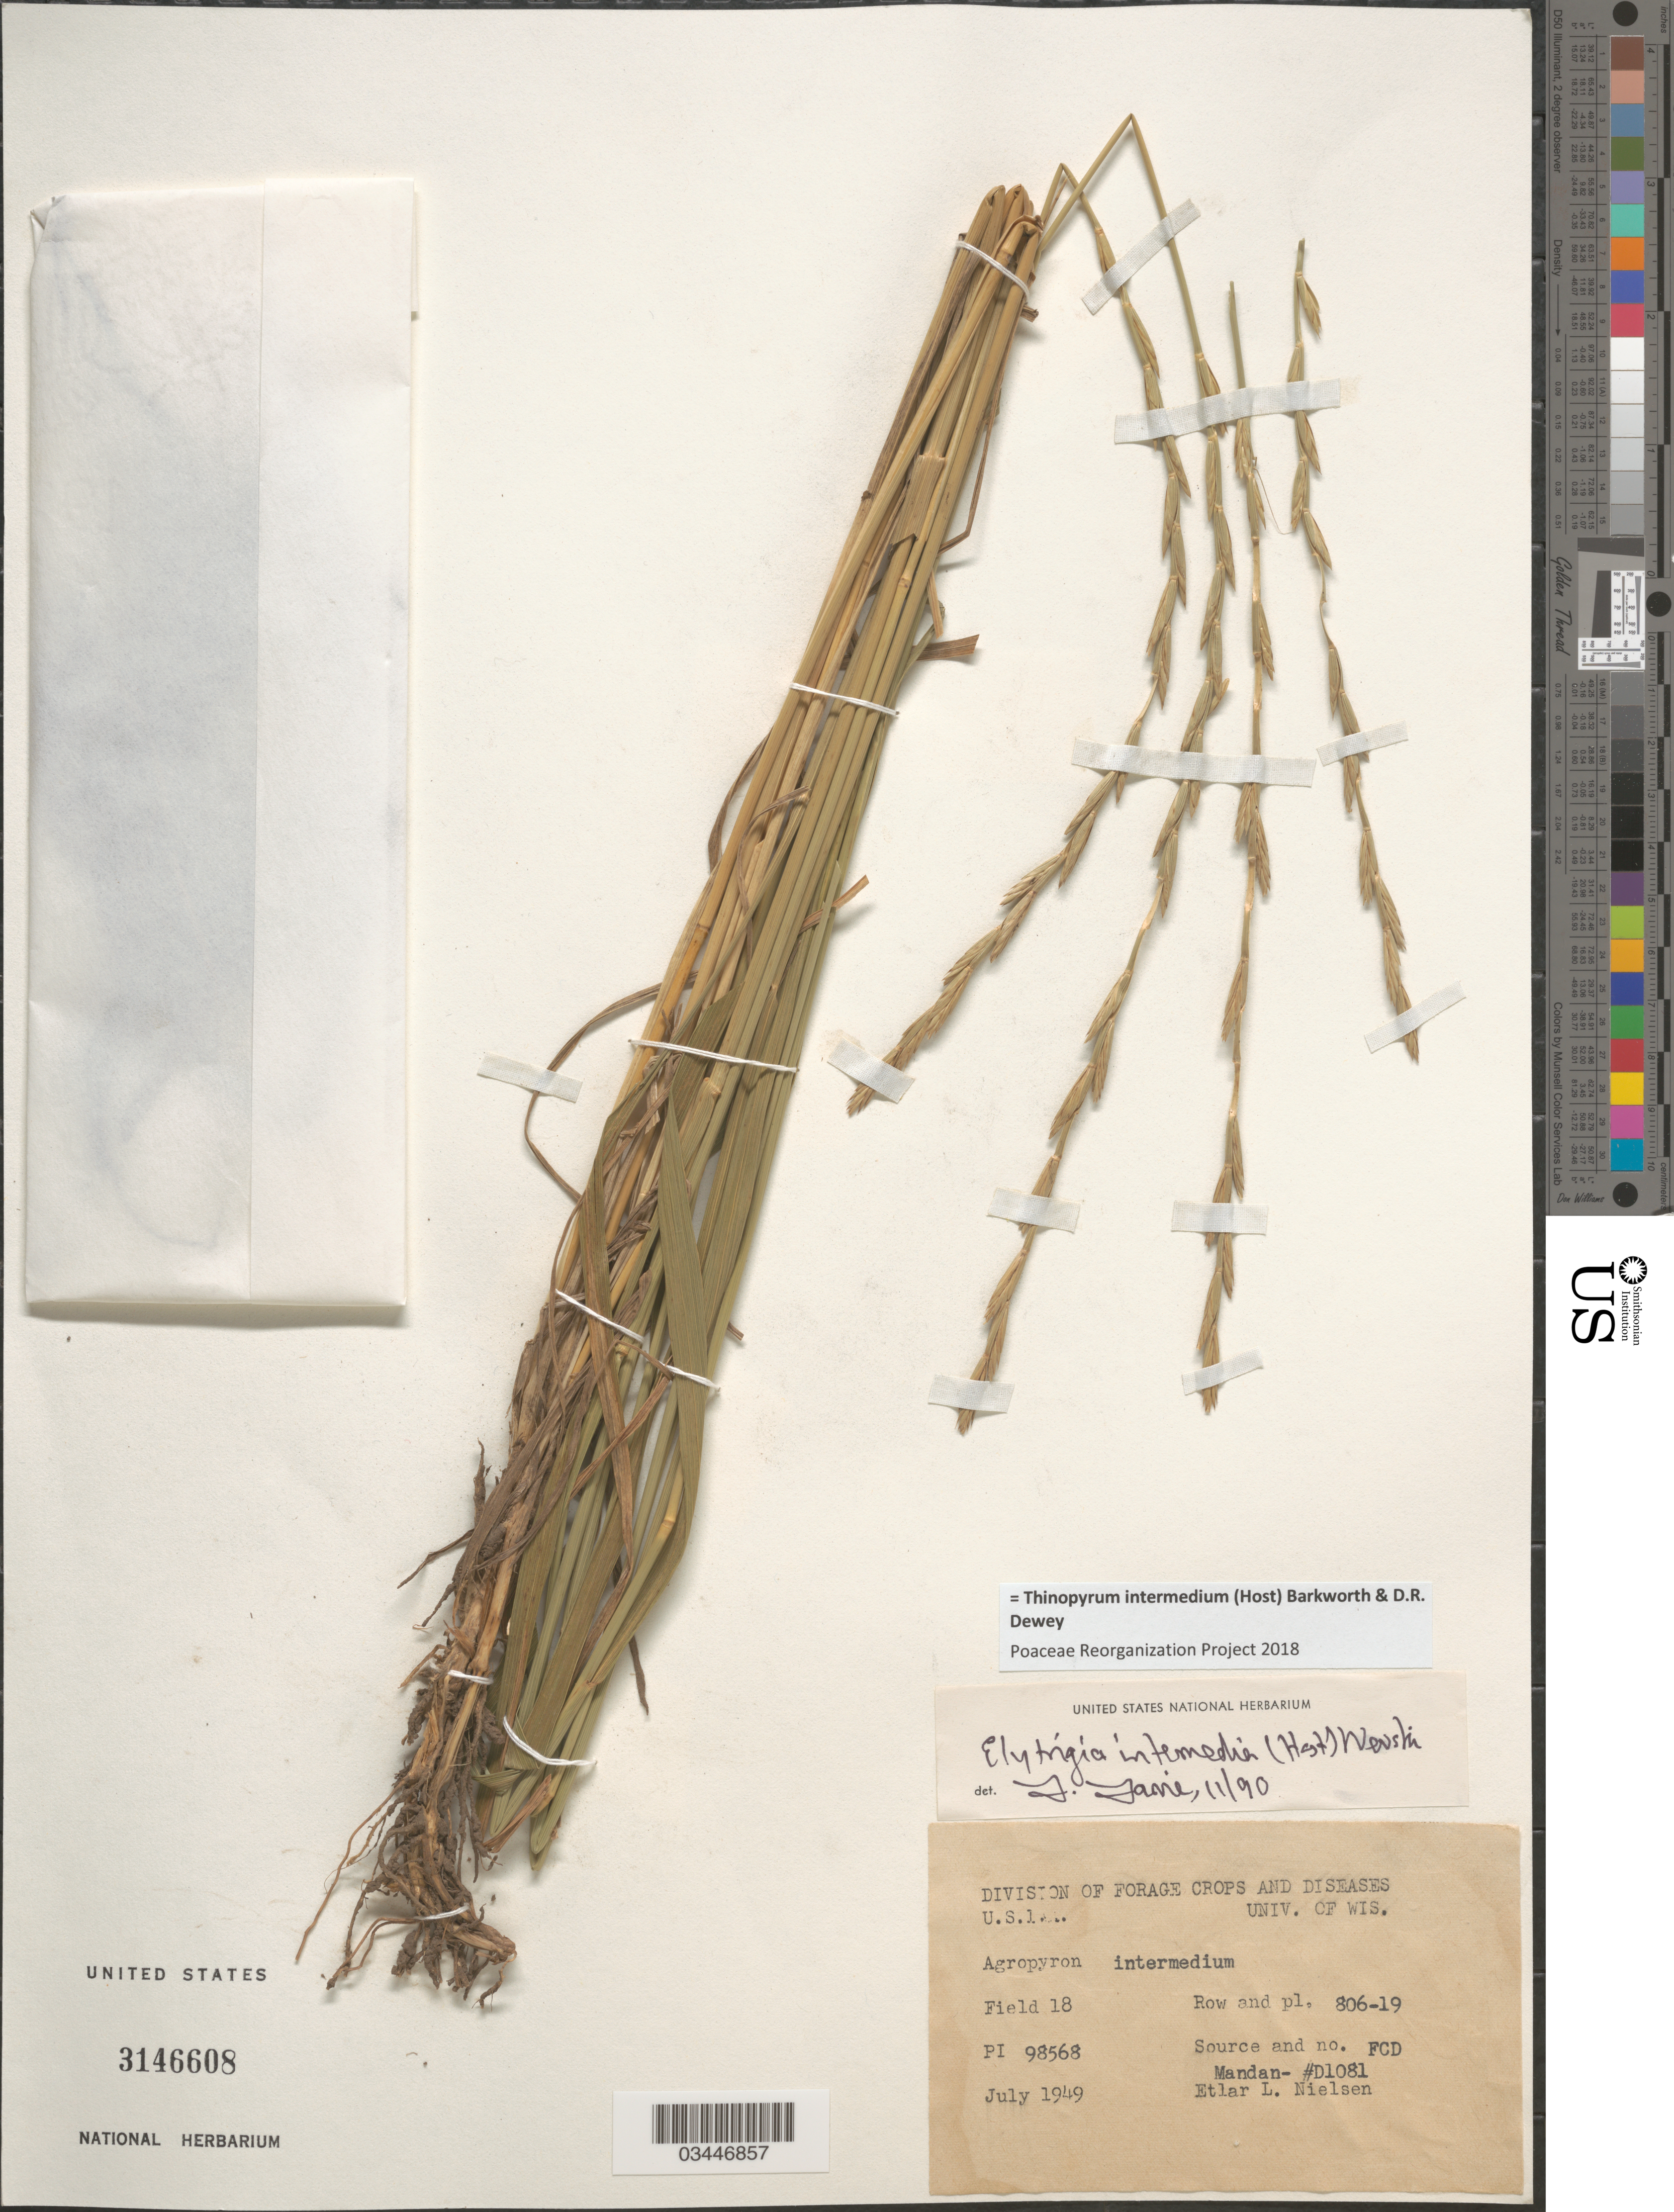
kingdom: Plantae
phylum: Tracheophyta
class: Liliopsida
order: Poales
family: Poaceae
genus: Aegilops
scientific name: Aegilops sp.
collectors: E. L. Nielsen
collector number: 98568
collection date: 1949-07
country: United States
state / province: Washington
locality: Field 18 Row and pl. 806-19.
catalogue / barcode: US 3146608